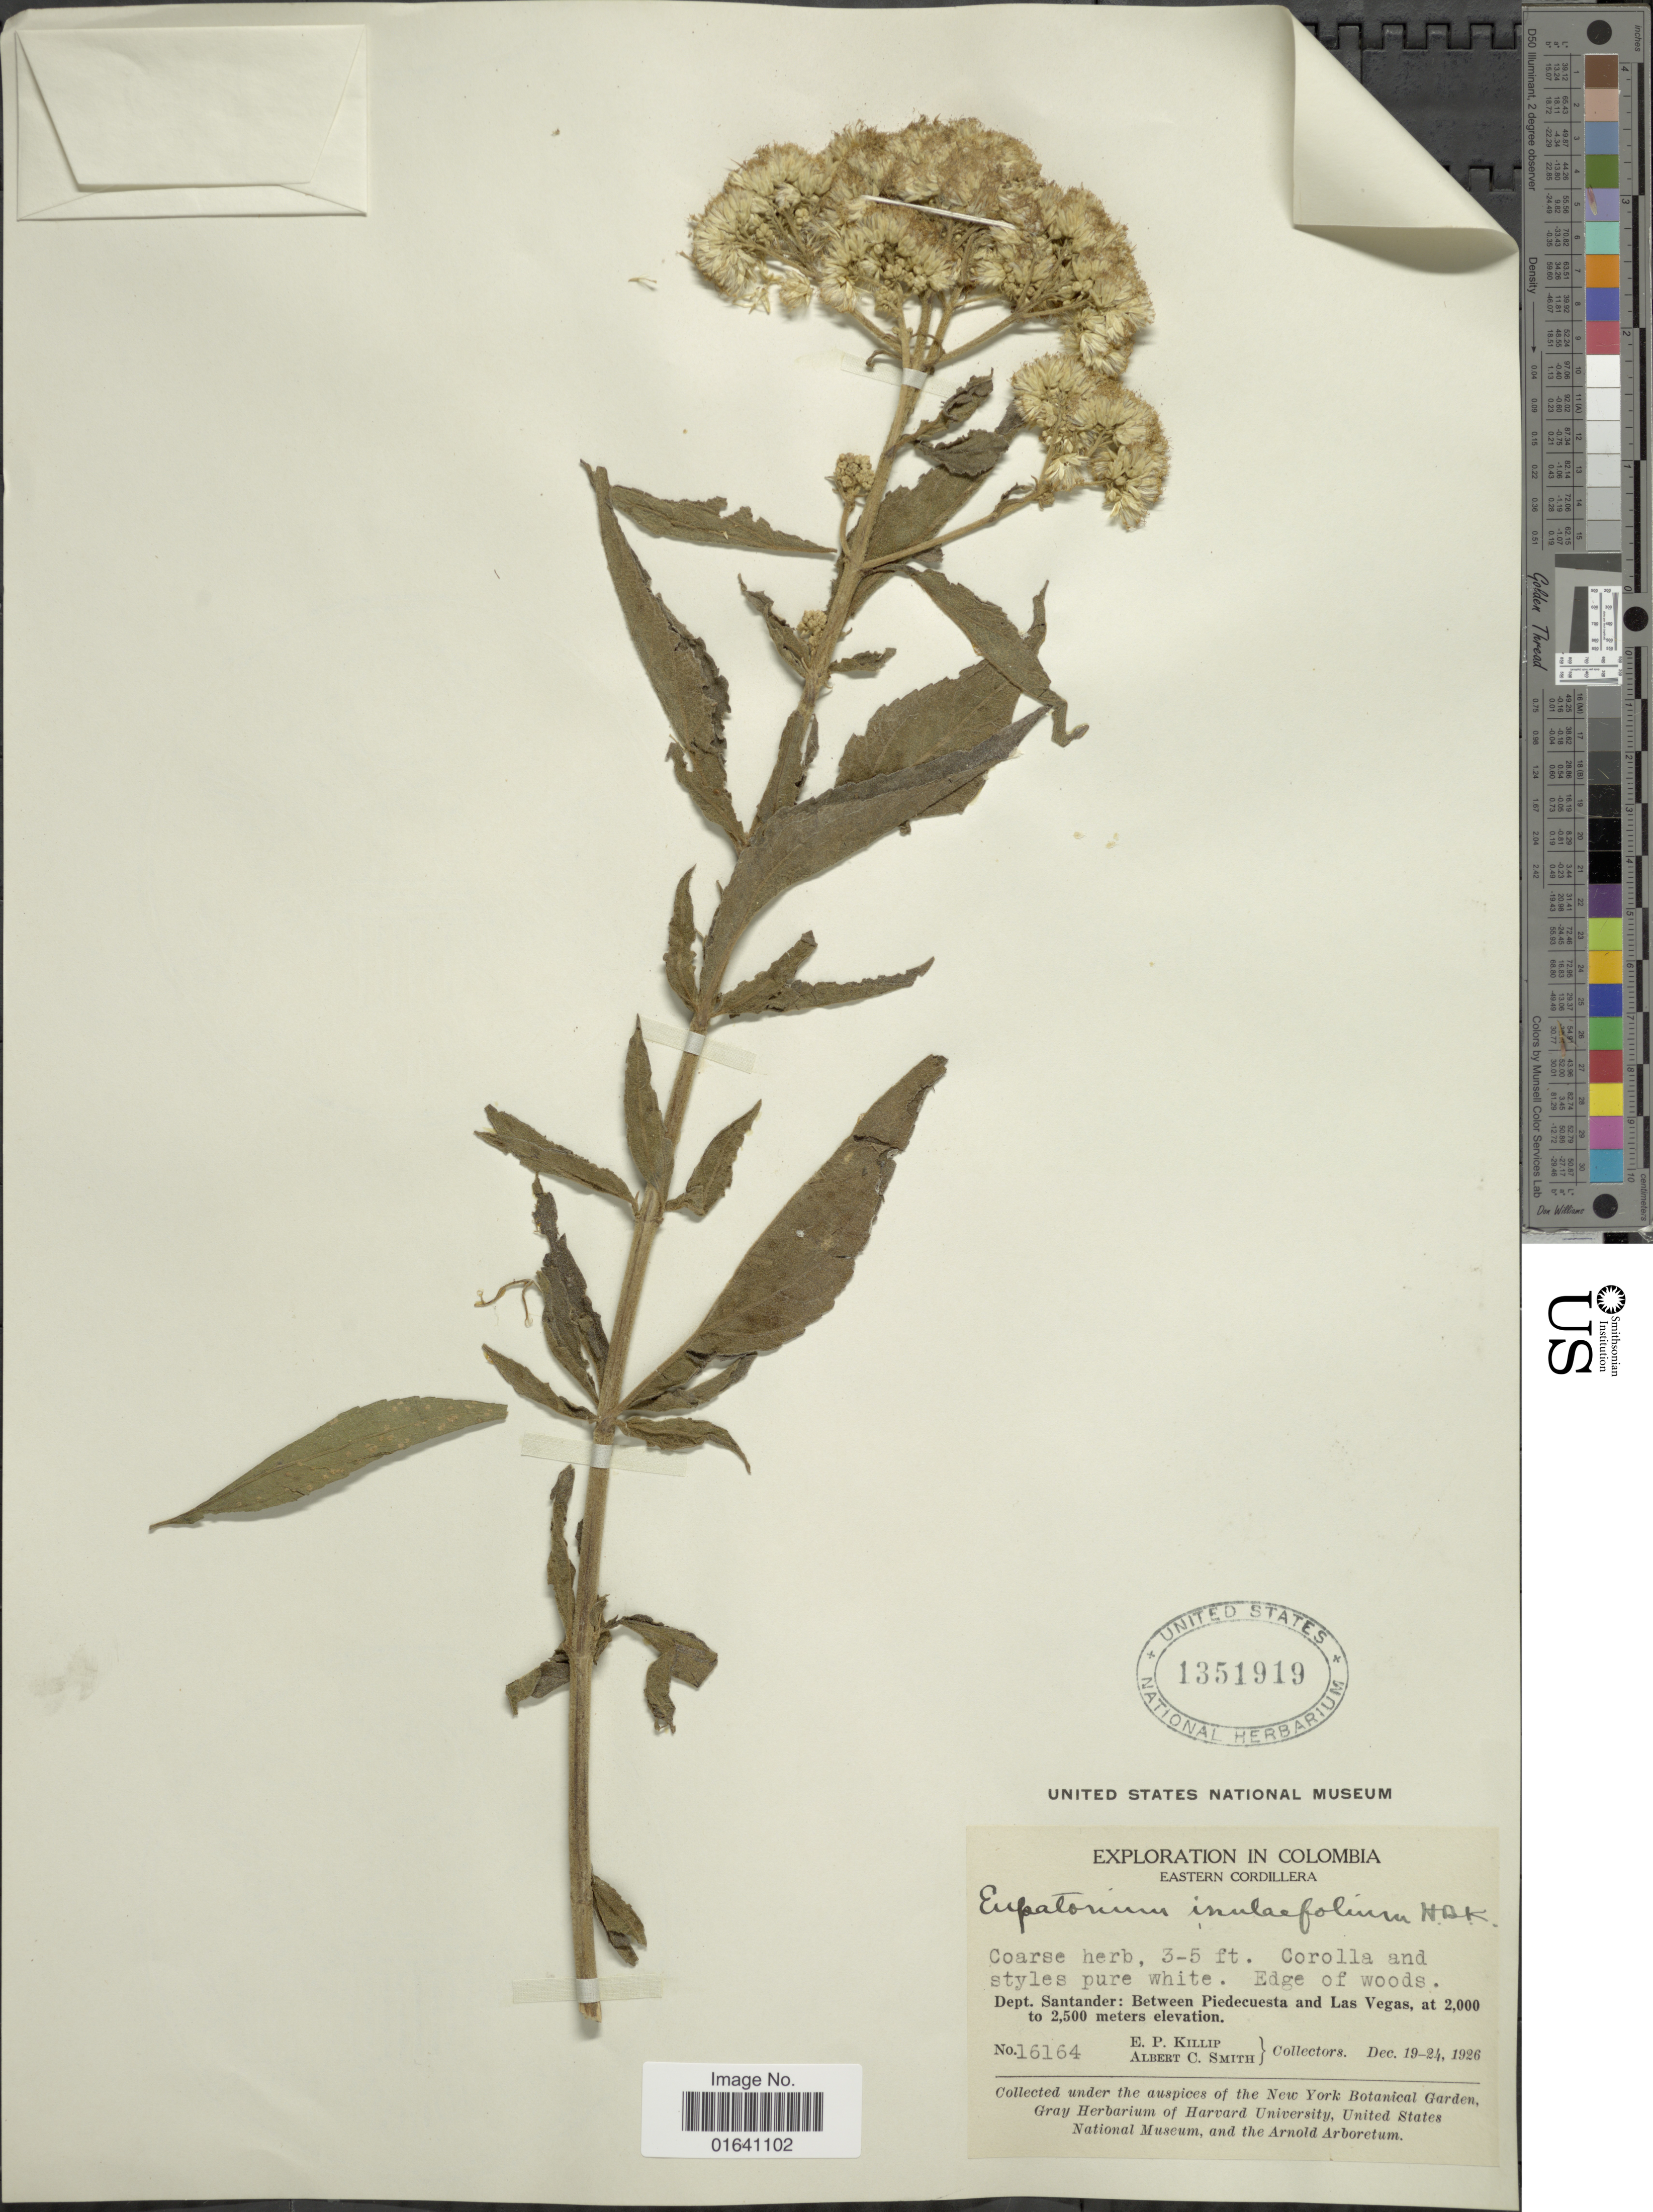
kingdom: Plantae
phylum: Tracheophyta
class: Magnoliopsida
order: Asterales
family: Asteraceae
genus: Austroeupatorium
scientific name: Austroeupatorium inulaefolium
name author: (Kunth) R.M. King & H. Rob.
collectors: E. P. Killip & A. C. Smith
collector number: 16164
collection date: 1926-12-19/1926-12-24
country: Colombia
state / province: Santander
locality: Eastern Cordillera, Edge of woods. Dept. Santander: Between Piedecuesta and Las Vegas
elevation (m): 2000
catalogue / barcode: US 1351919